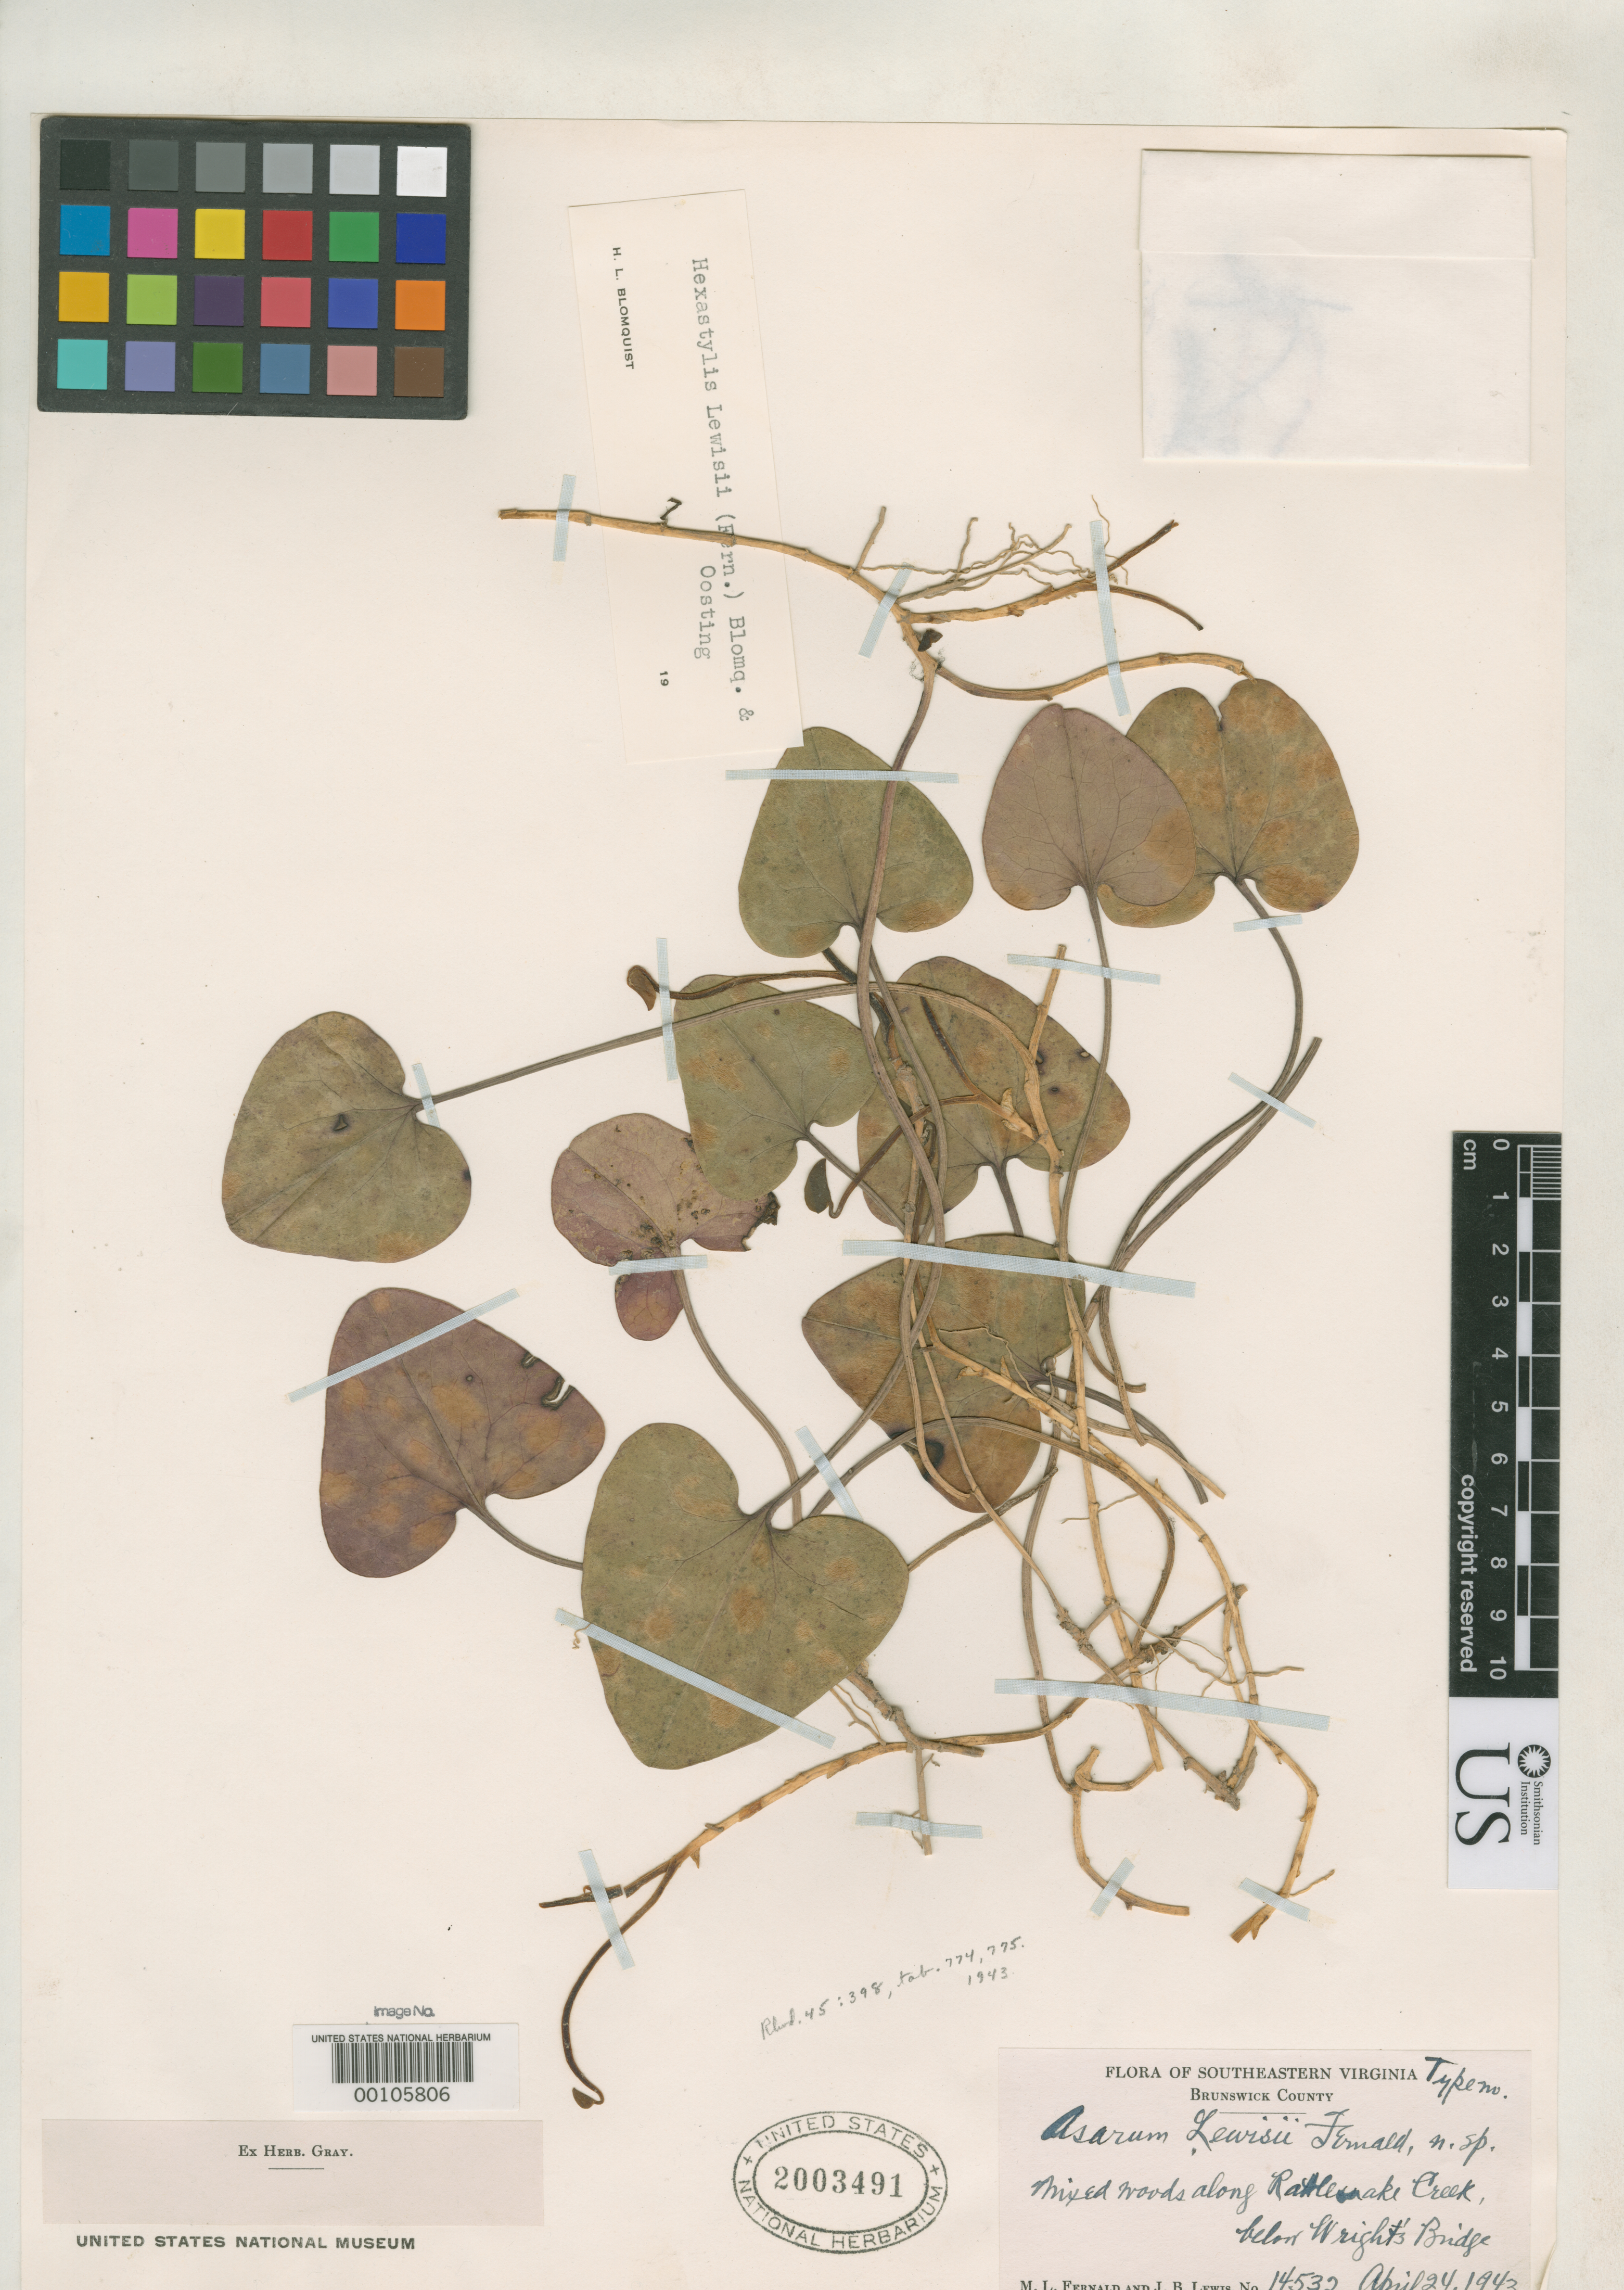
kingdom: Plantae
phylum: Tracheophyta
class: Magnoliopsida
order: Piperales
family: Aristolochiaceae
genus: Asarum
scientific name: Asarum lewisii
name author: Fernald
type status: Isotype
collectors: M. L. Fernald & J. B. Lewis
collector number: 14532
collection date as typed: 24 Apr 1943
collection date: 1943-04-24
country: United States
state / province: Virginia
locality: Rattlesnake Creek, below Wright's Bridge.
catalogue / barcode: US 2003491